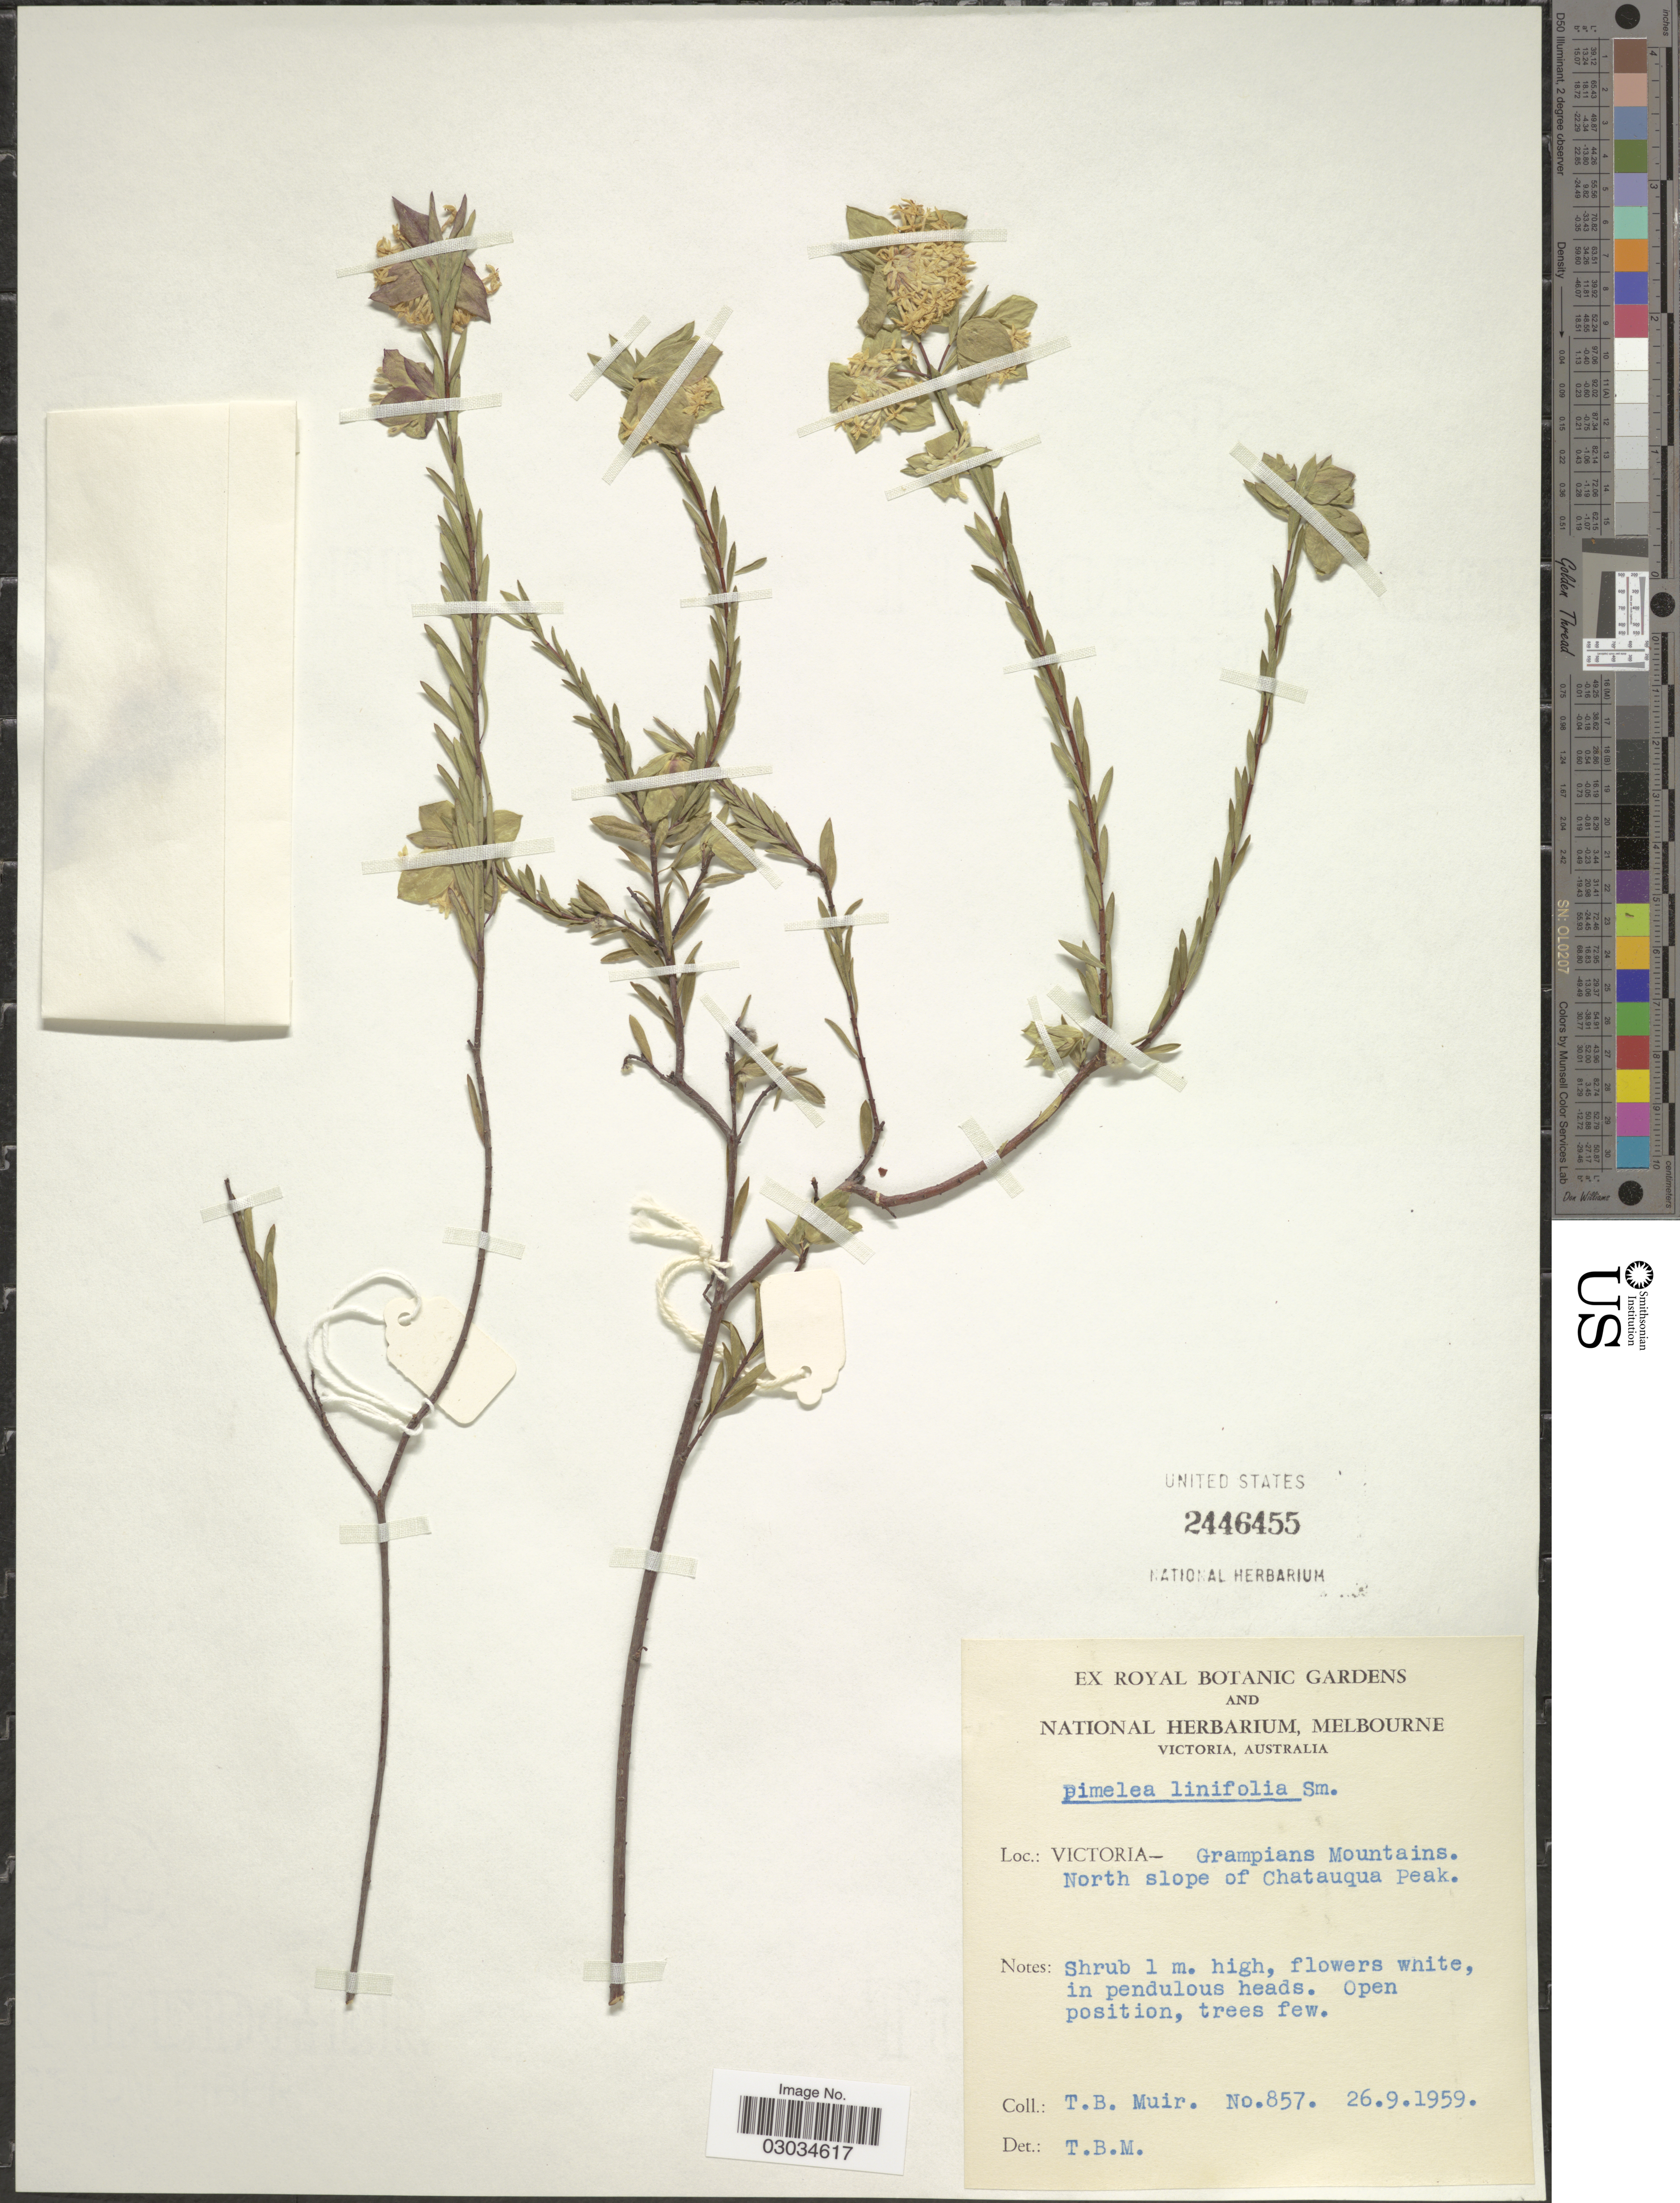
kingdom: Plantae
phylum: Tracheophyta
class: Magnoliopsida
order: Malvales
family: Thymelaeaceae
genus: Pimelea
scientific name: Pimelea linifolia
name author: Sm.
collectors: T. Muir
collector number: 857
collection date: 1959-09-26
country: Australia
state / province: Victoria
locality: Victoria - Grampians Mountains. North slope of Chatauqua Peak.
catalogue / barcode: US 2446455